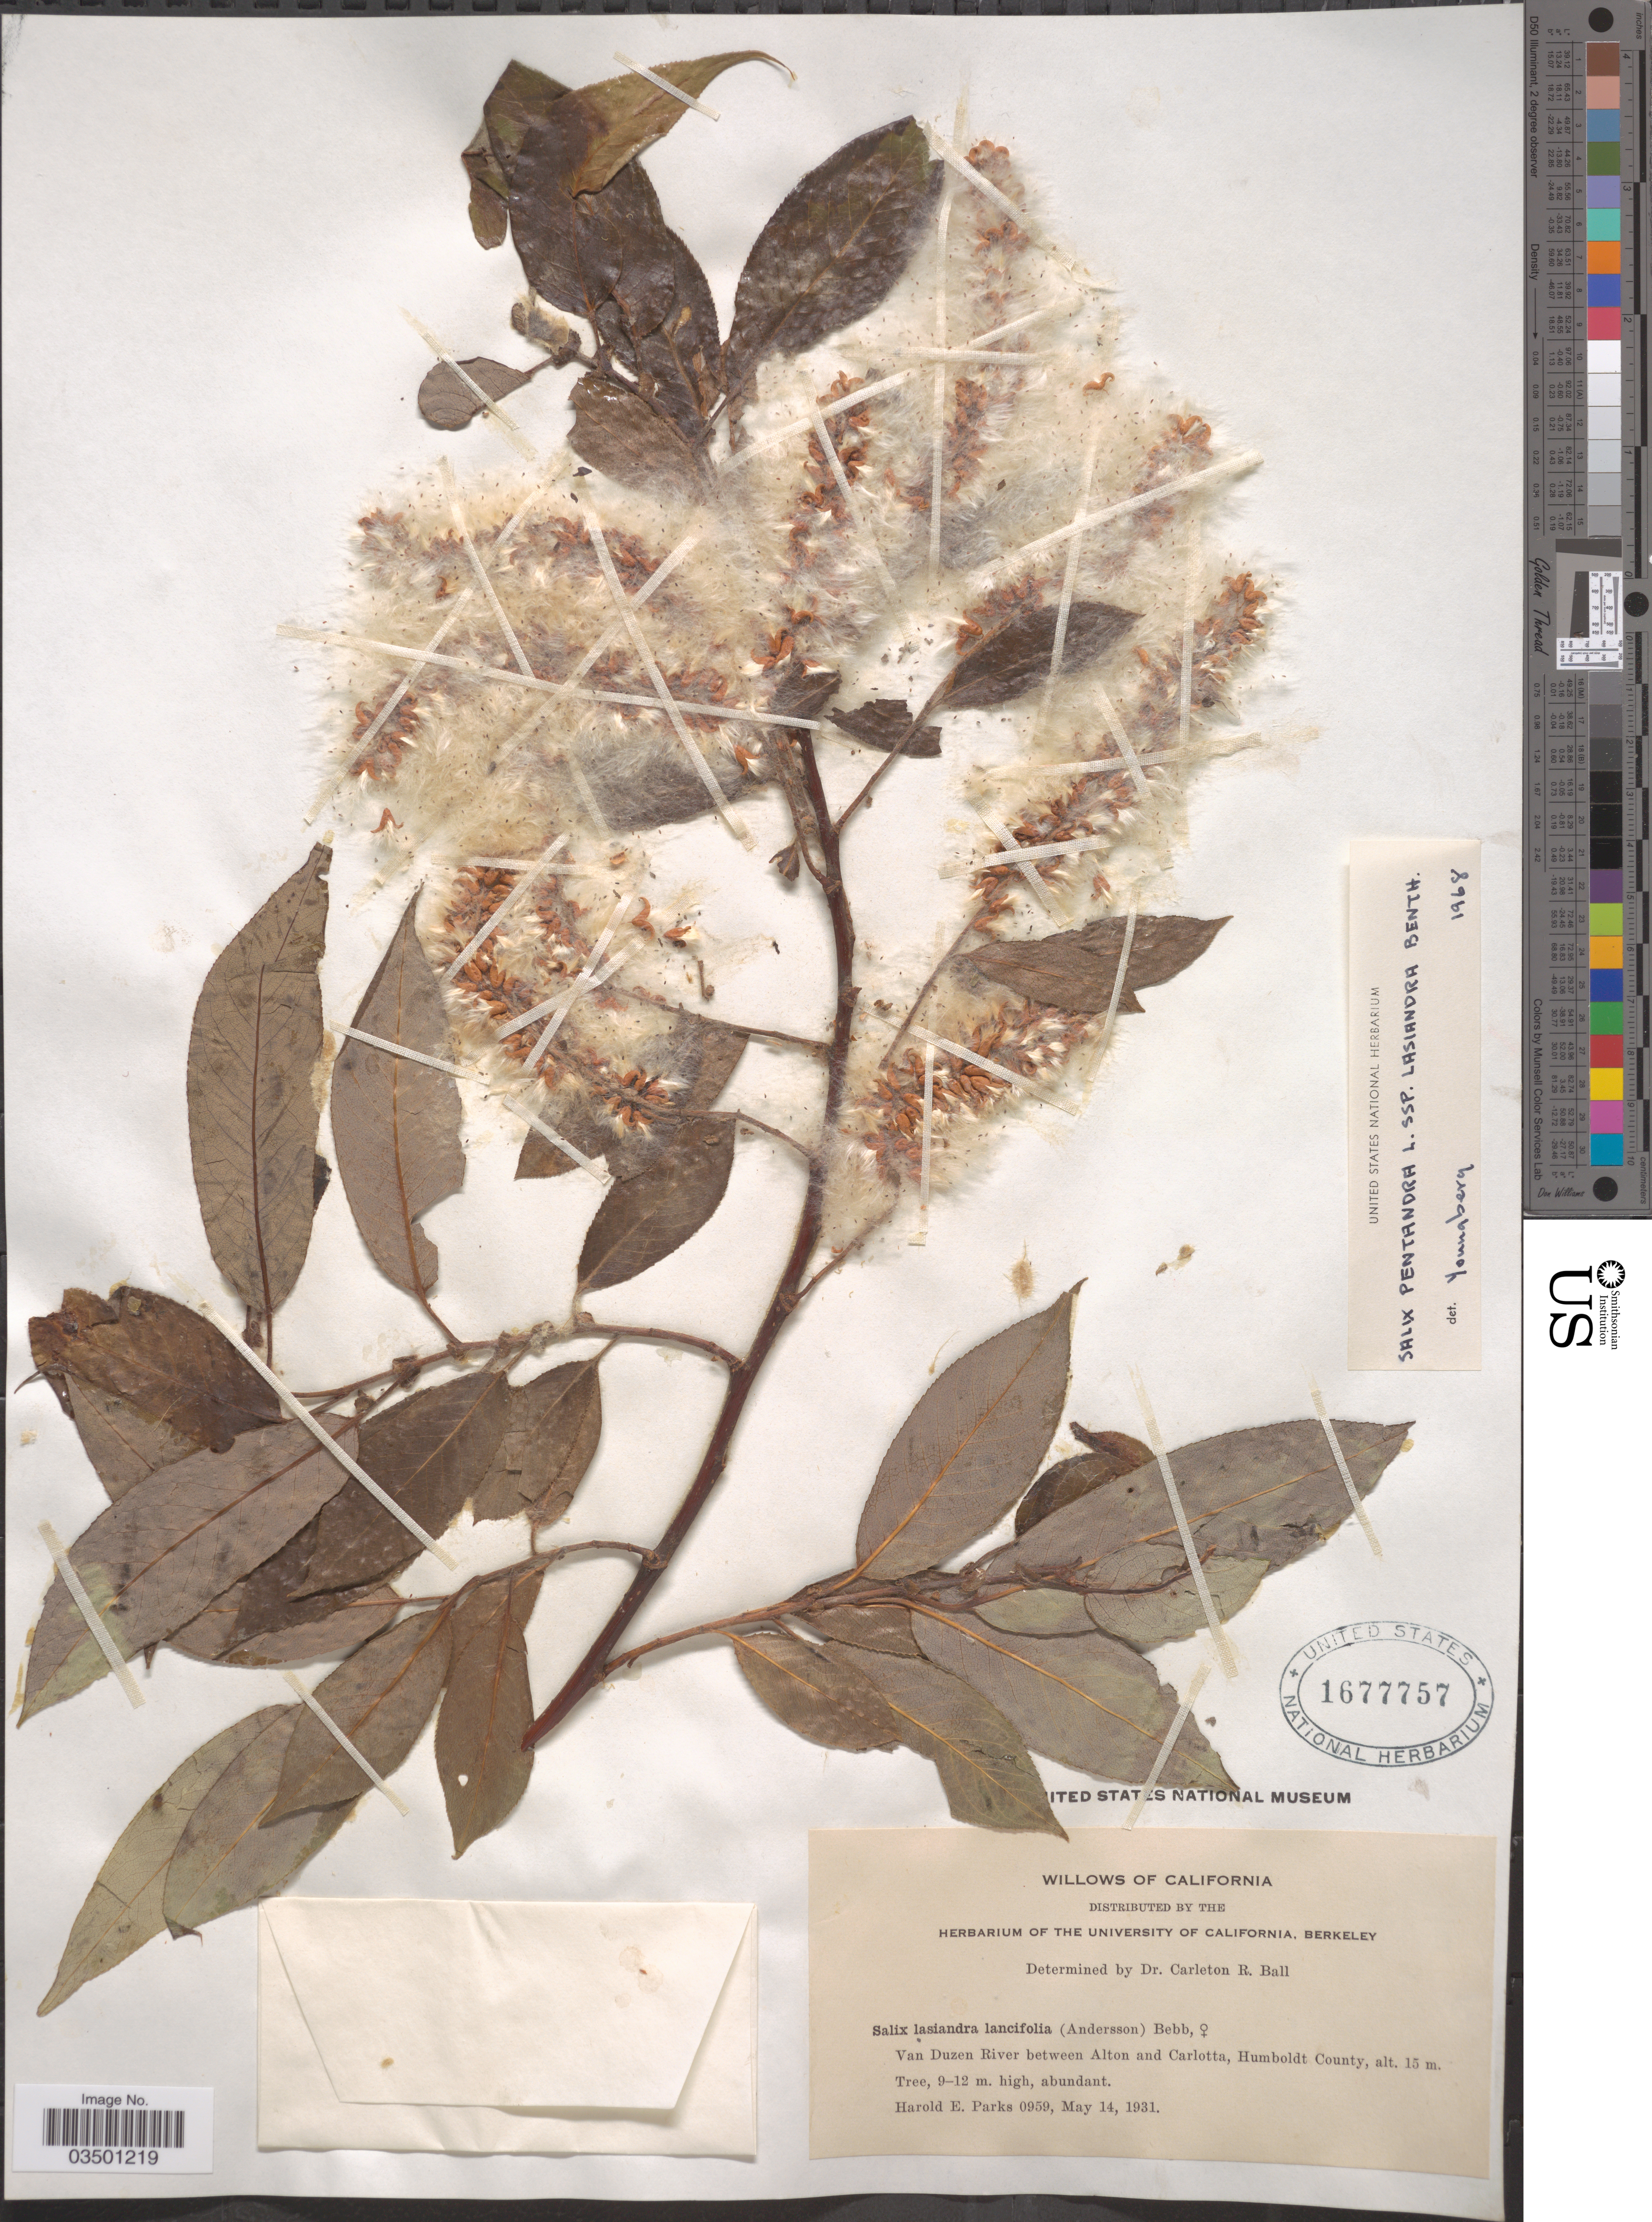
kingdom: Plantae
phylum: Tracheophyta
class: Magnoliopsida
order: Malpighiales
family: Salicaceae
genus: Salix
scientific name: Salix lasiandra var. lancifolia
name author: Bebb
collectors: H. E. Parks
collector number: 0959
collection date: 1931-05-14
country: United States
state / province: California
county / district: Humboldt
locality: Van Duzen River between Alton and Carlotta, Humboldt County.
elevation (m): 15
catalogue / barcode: US 1677757